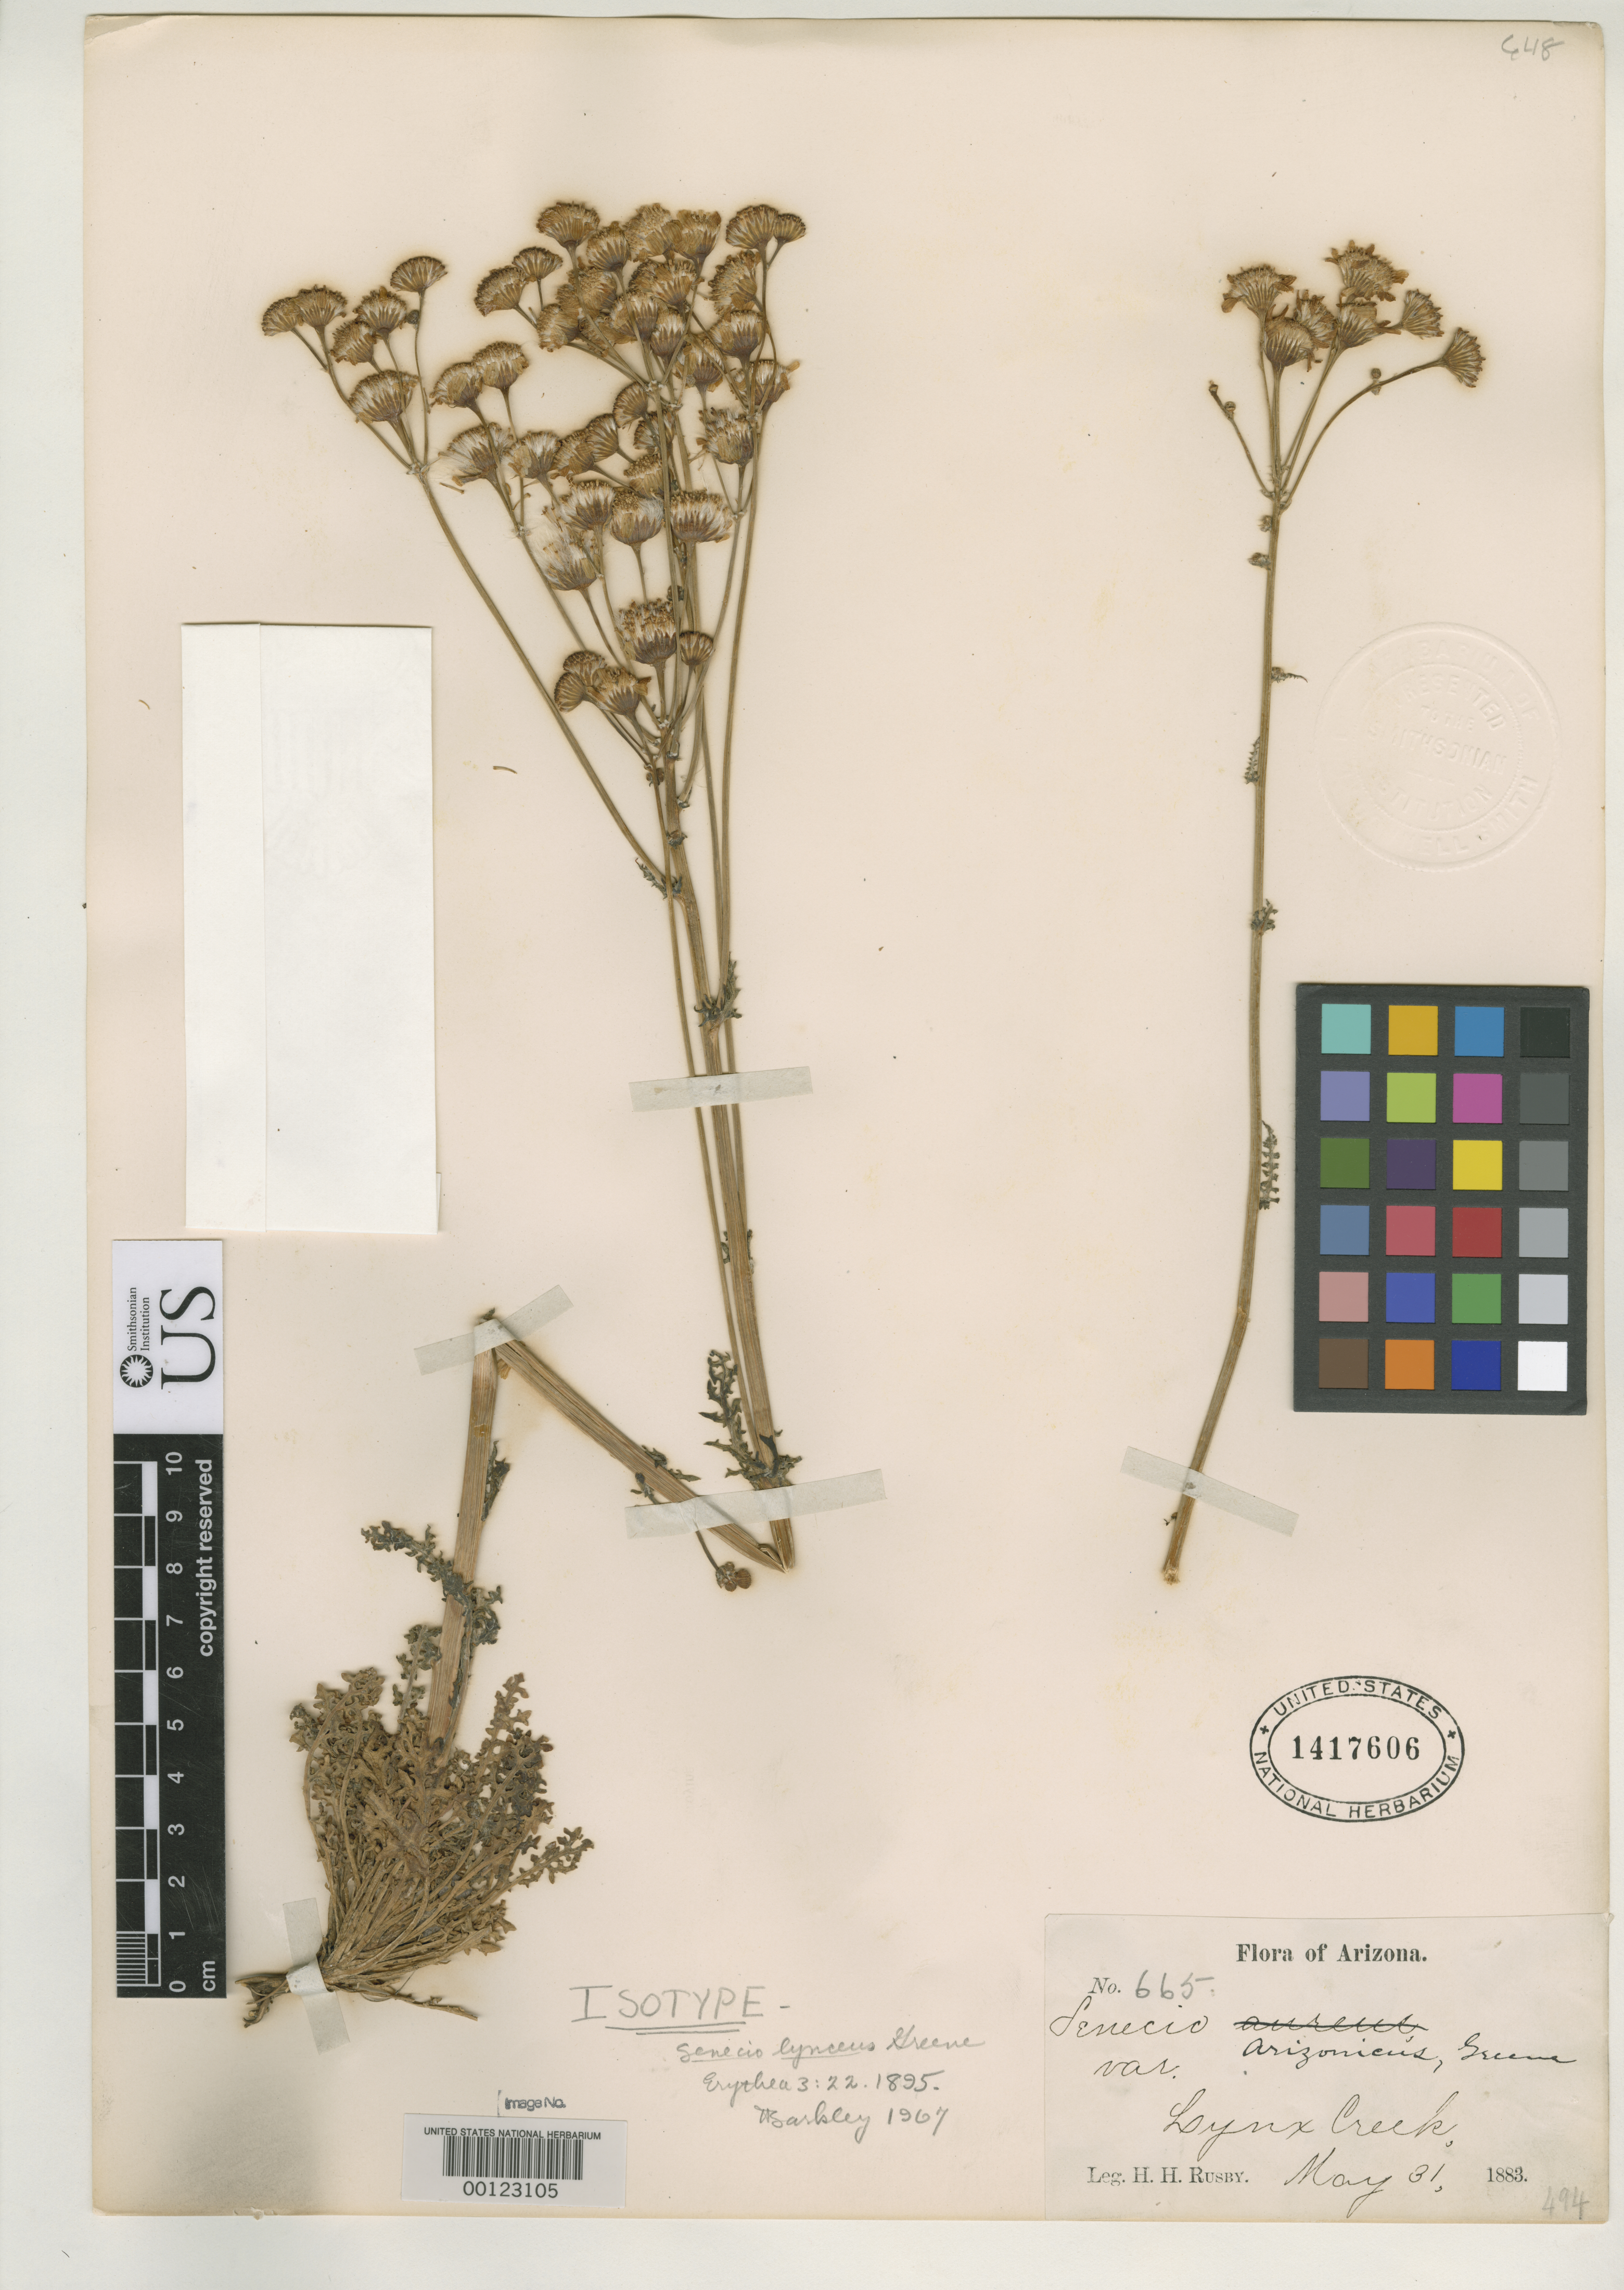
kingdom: Plantae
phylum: Tracheophyta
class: Magnoliopsida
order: Asterales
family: Asteraceae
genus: Senecio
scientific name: Senecio lynceus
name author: Greene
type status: Isotype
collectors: H. H. Rusby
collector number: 665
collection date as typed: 31 May 1883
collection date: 1883-05-31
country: United States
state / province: Arizona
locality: Lynx Creek.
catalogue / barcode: US 1417606